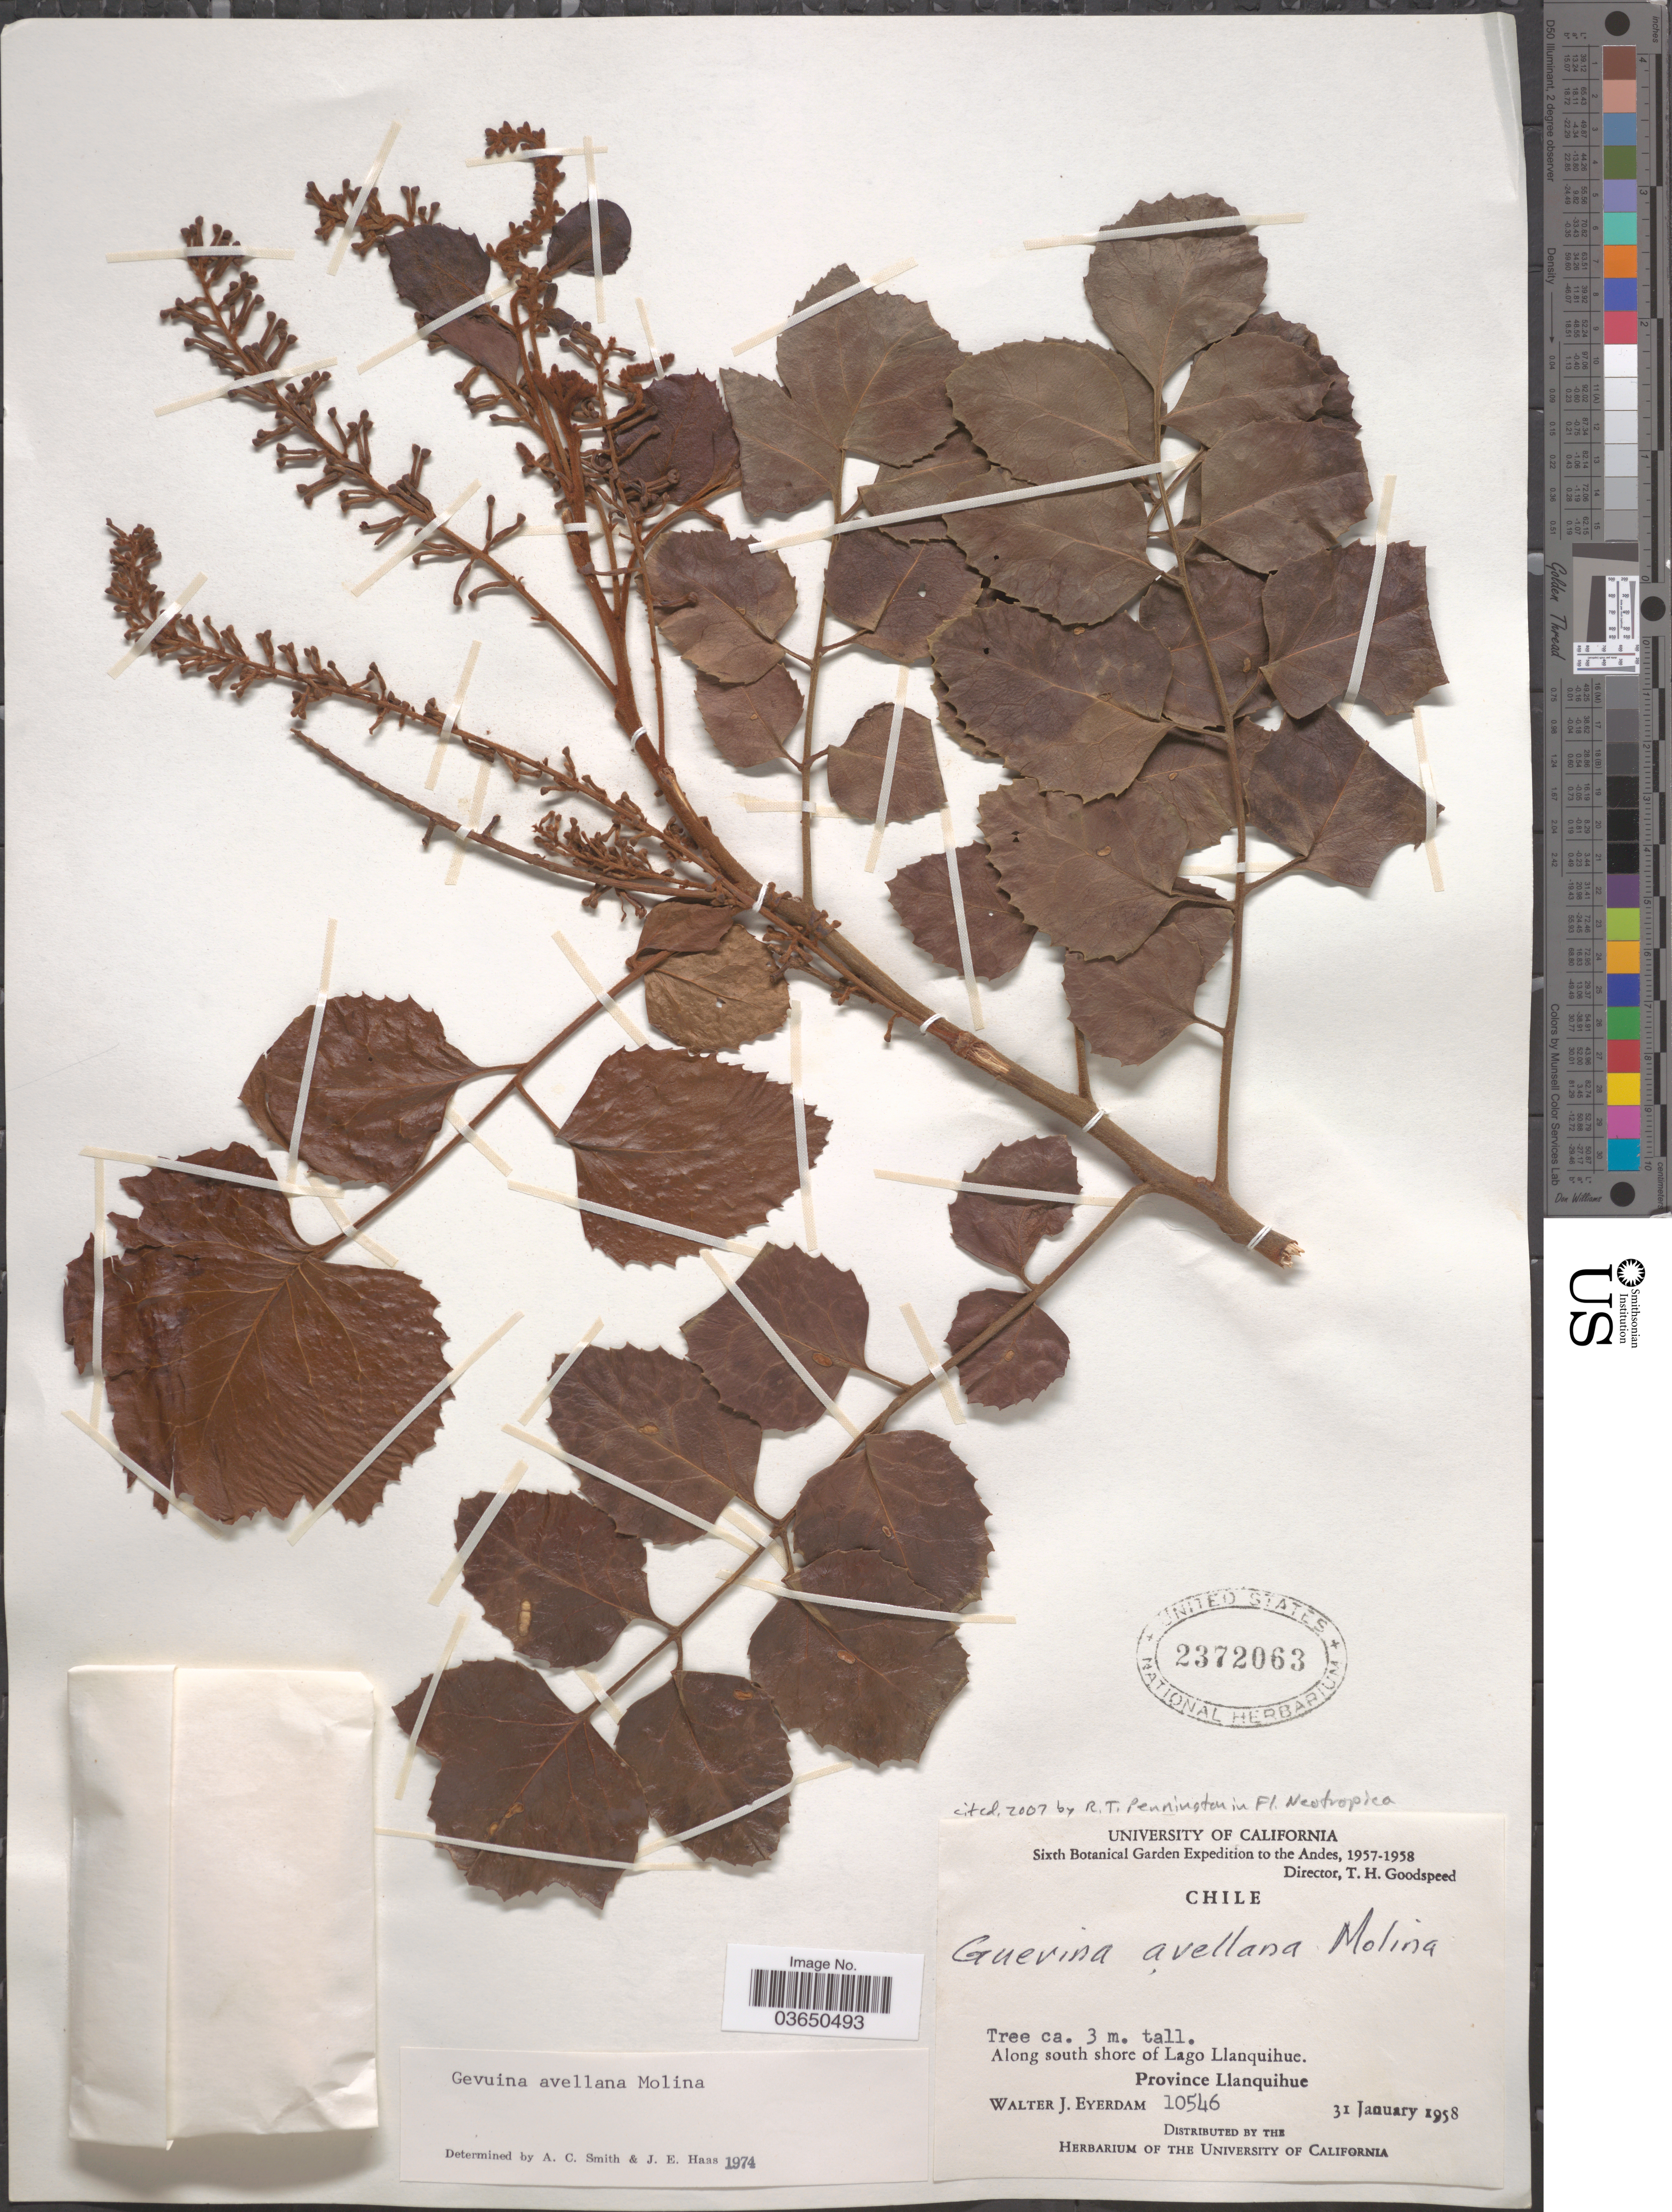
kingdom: Plantae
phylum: Tracheophyta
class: Magnoliopsida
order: Proteales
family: Proteaceae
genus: Gevuina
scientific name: Gevuina avellana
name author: Molina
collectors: W. J. Eyerdam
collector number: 10546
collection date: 1958-01-31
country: Chile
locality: The Andes. Along south shore of Lago Llanquihue. Province Llanquihue.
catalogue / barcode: US 2372063